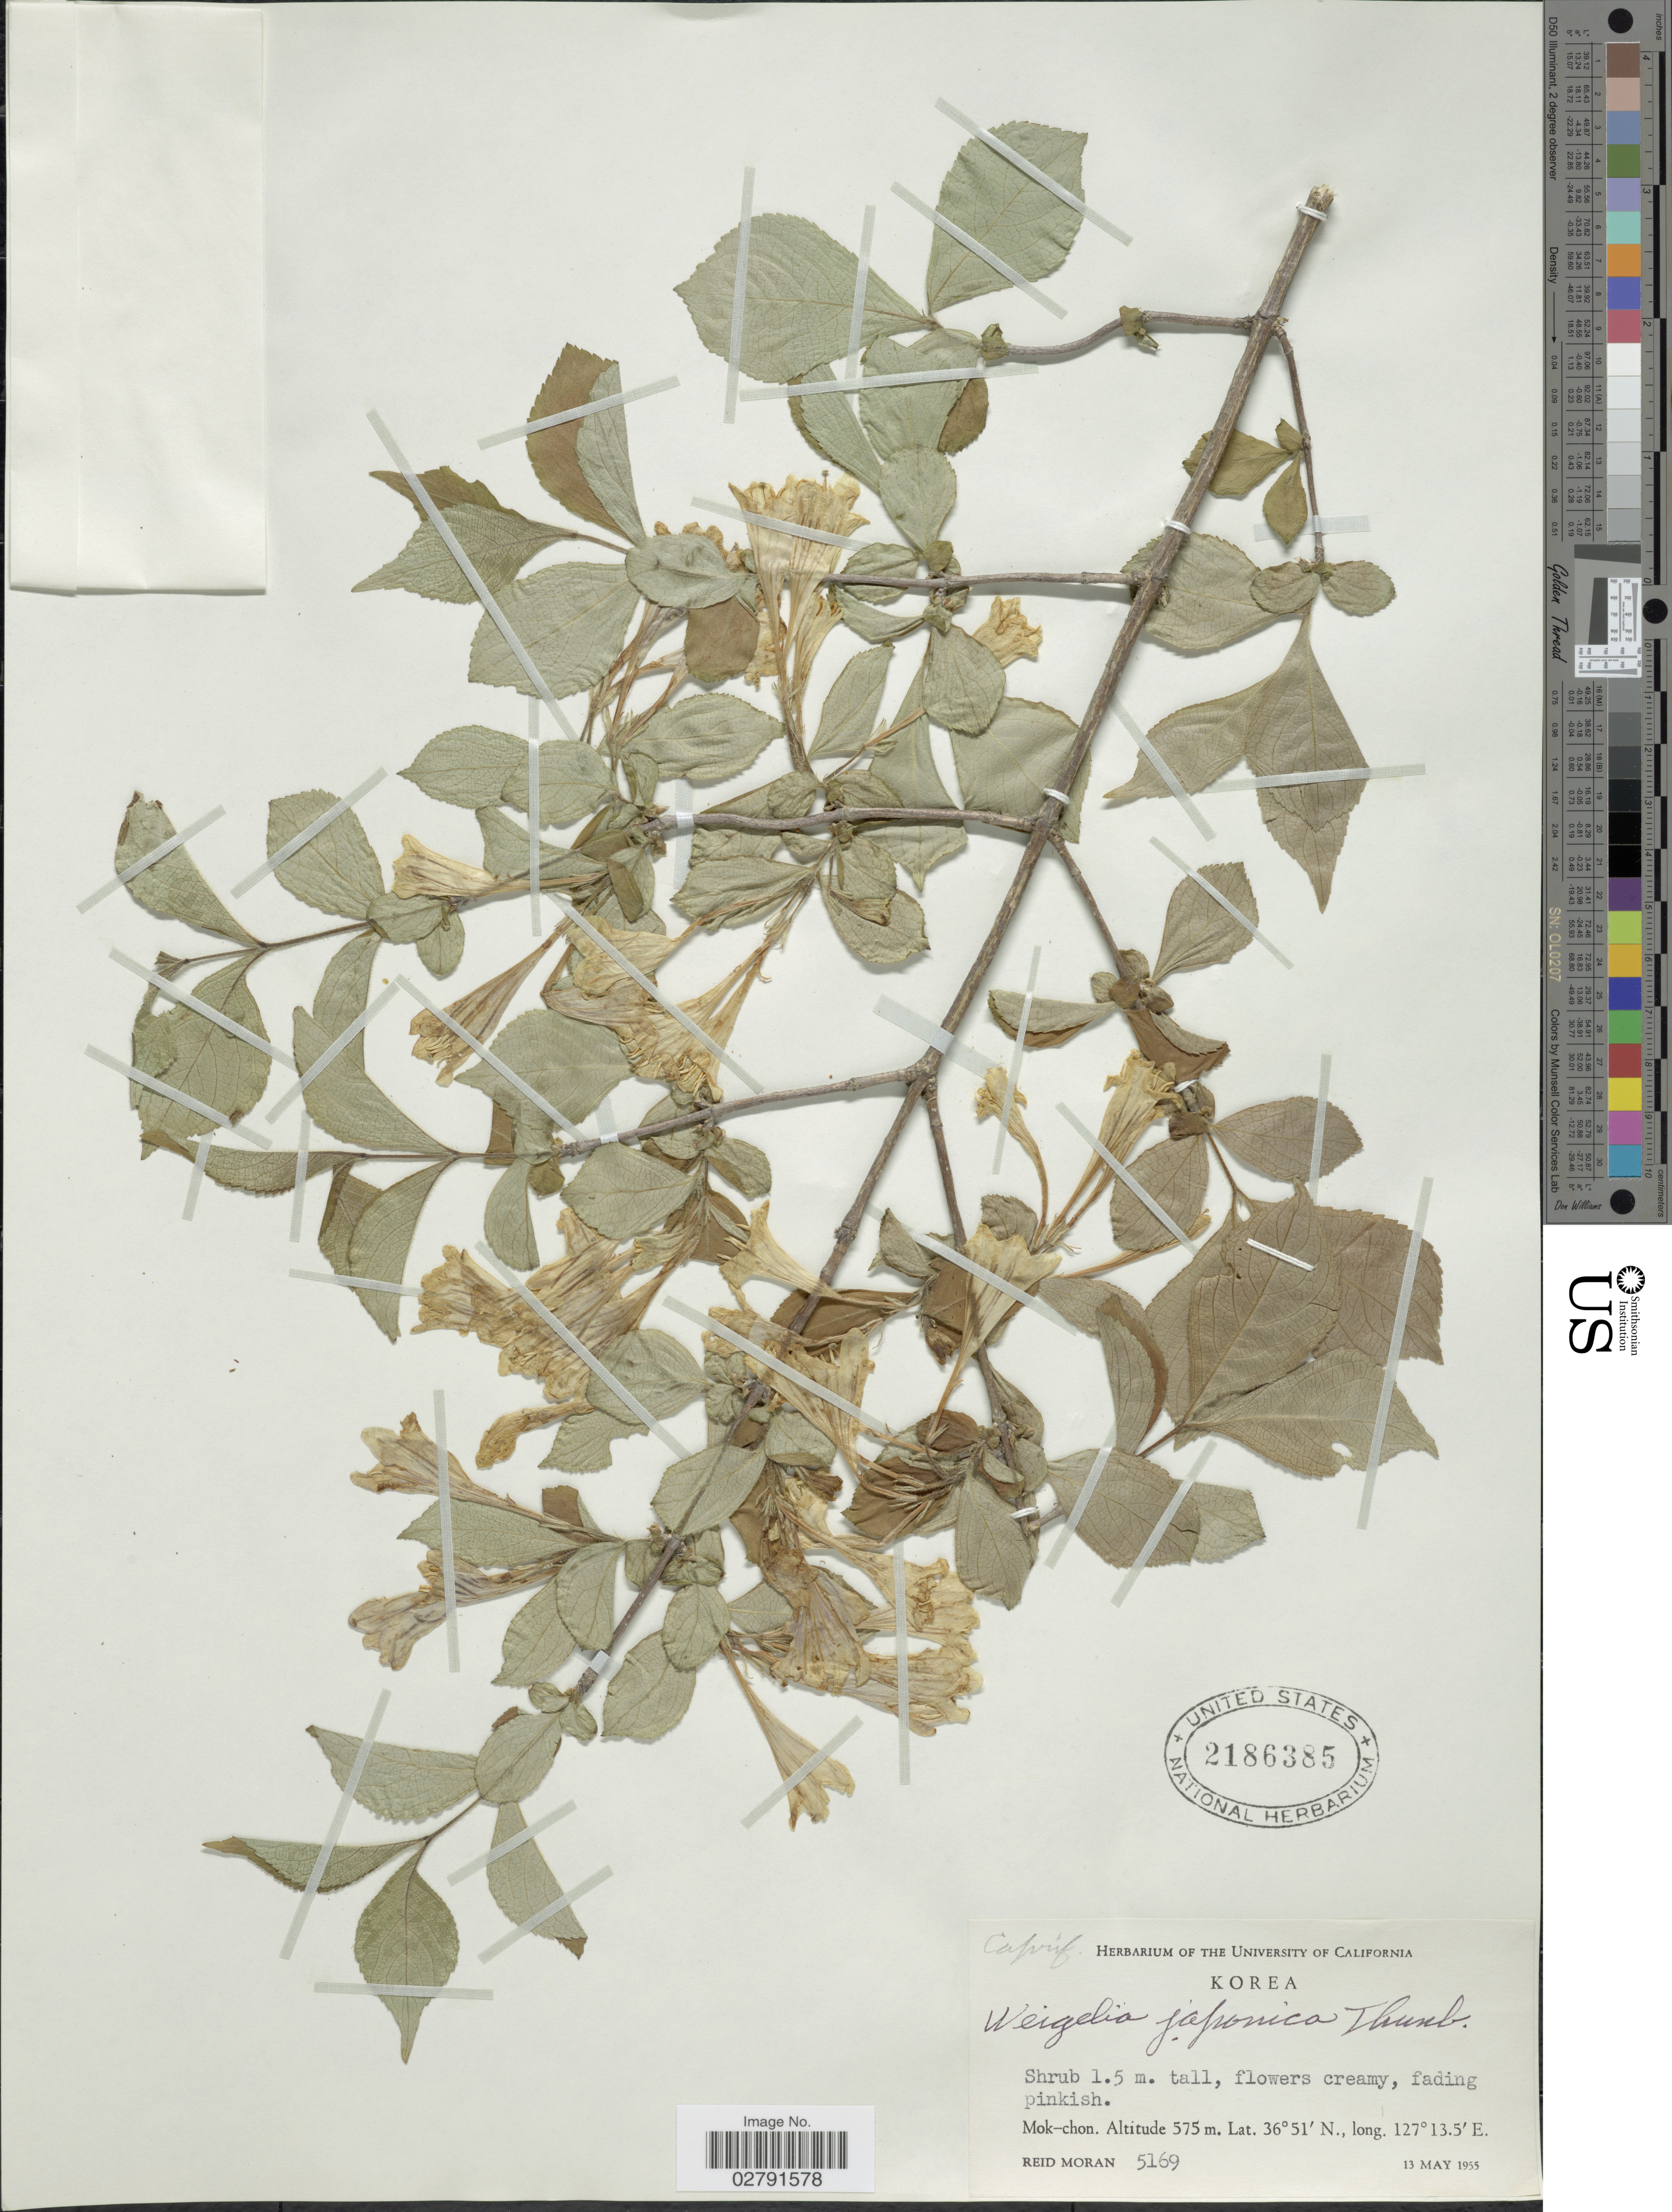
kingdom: Plantae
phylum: Tracheophyta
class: Magnoliopsida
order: Dipsacales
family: Caprifoliaceae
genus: Diervilla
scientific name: Diervilla japonica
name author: (Thunb.) DC.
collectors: R. V. Moran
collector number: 5169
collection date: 1955-05-13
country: South Korea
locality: Mok-chon.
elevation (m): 575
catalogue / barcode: US 2186385